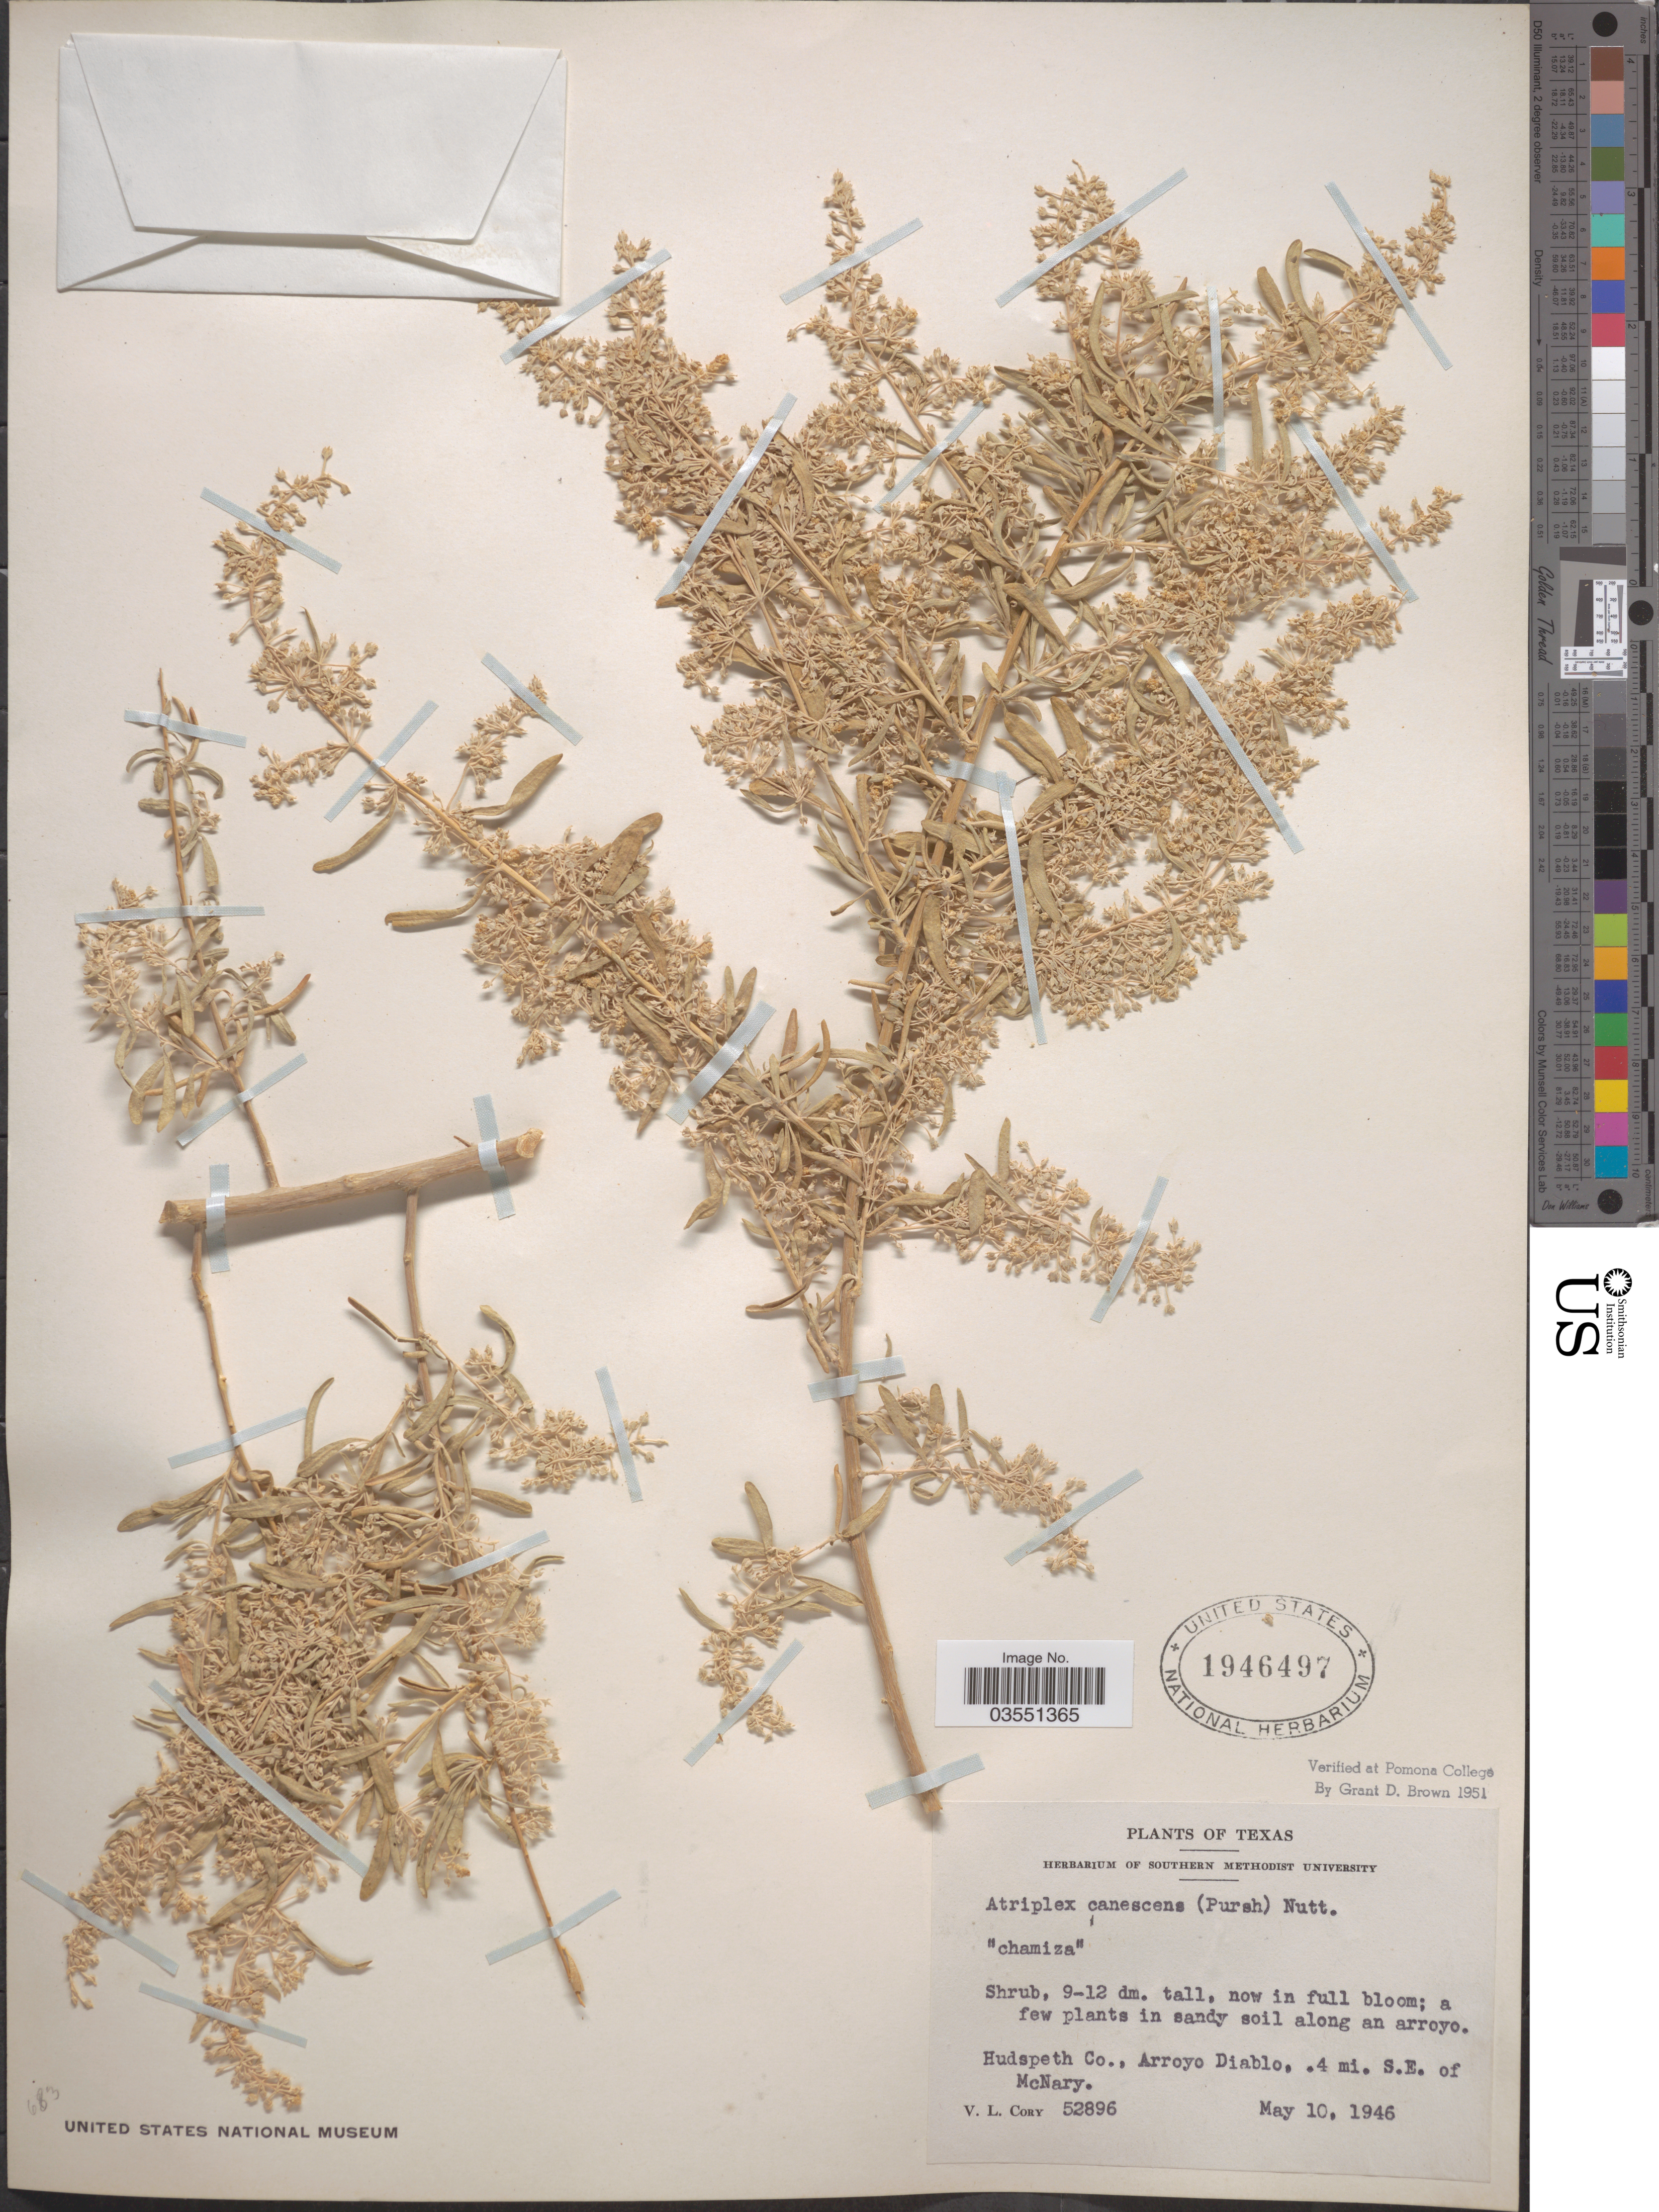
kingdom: Plantae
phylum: Tracheophyta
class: Magnoliopsida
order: Caryophyllales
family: Amaranthaceae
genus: Atriplex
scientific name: Atriplex canescens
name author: (Pursh) Nutt.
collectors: V. Cory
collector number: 52896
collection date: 1946-05-10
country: United States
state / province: Texas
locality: Hudspeth Co., Arroyo Diablo., 4 mi. S.E. of McNary.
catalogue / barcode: US 1946497